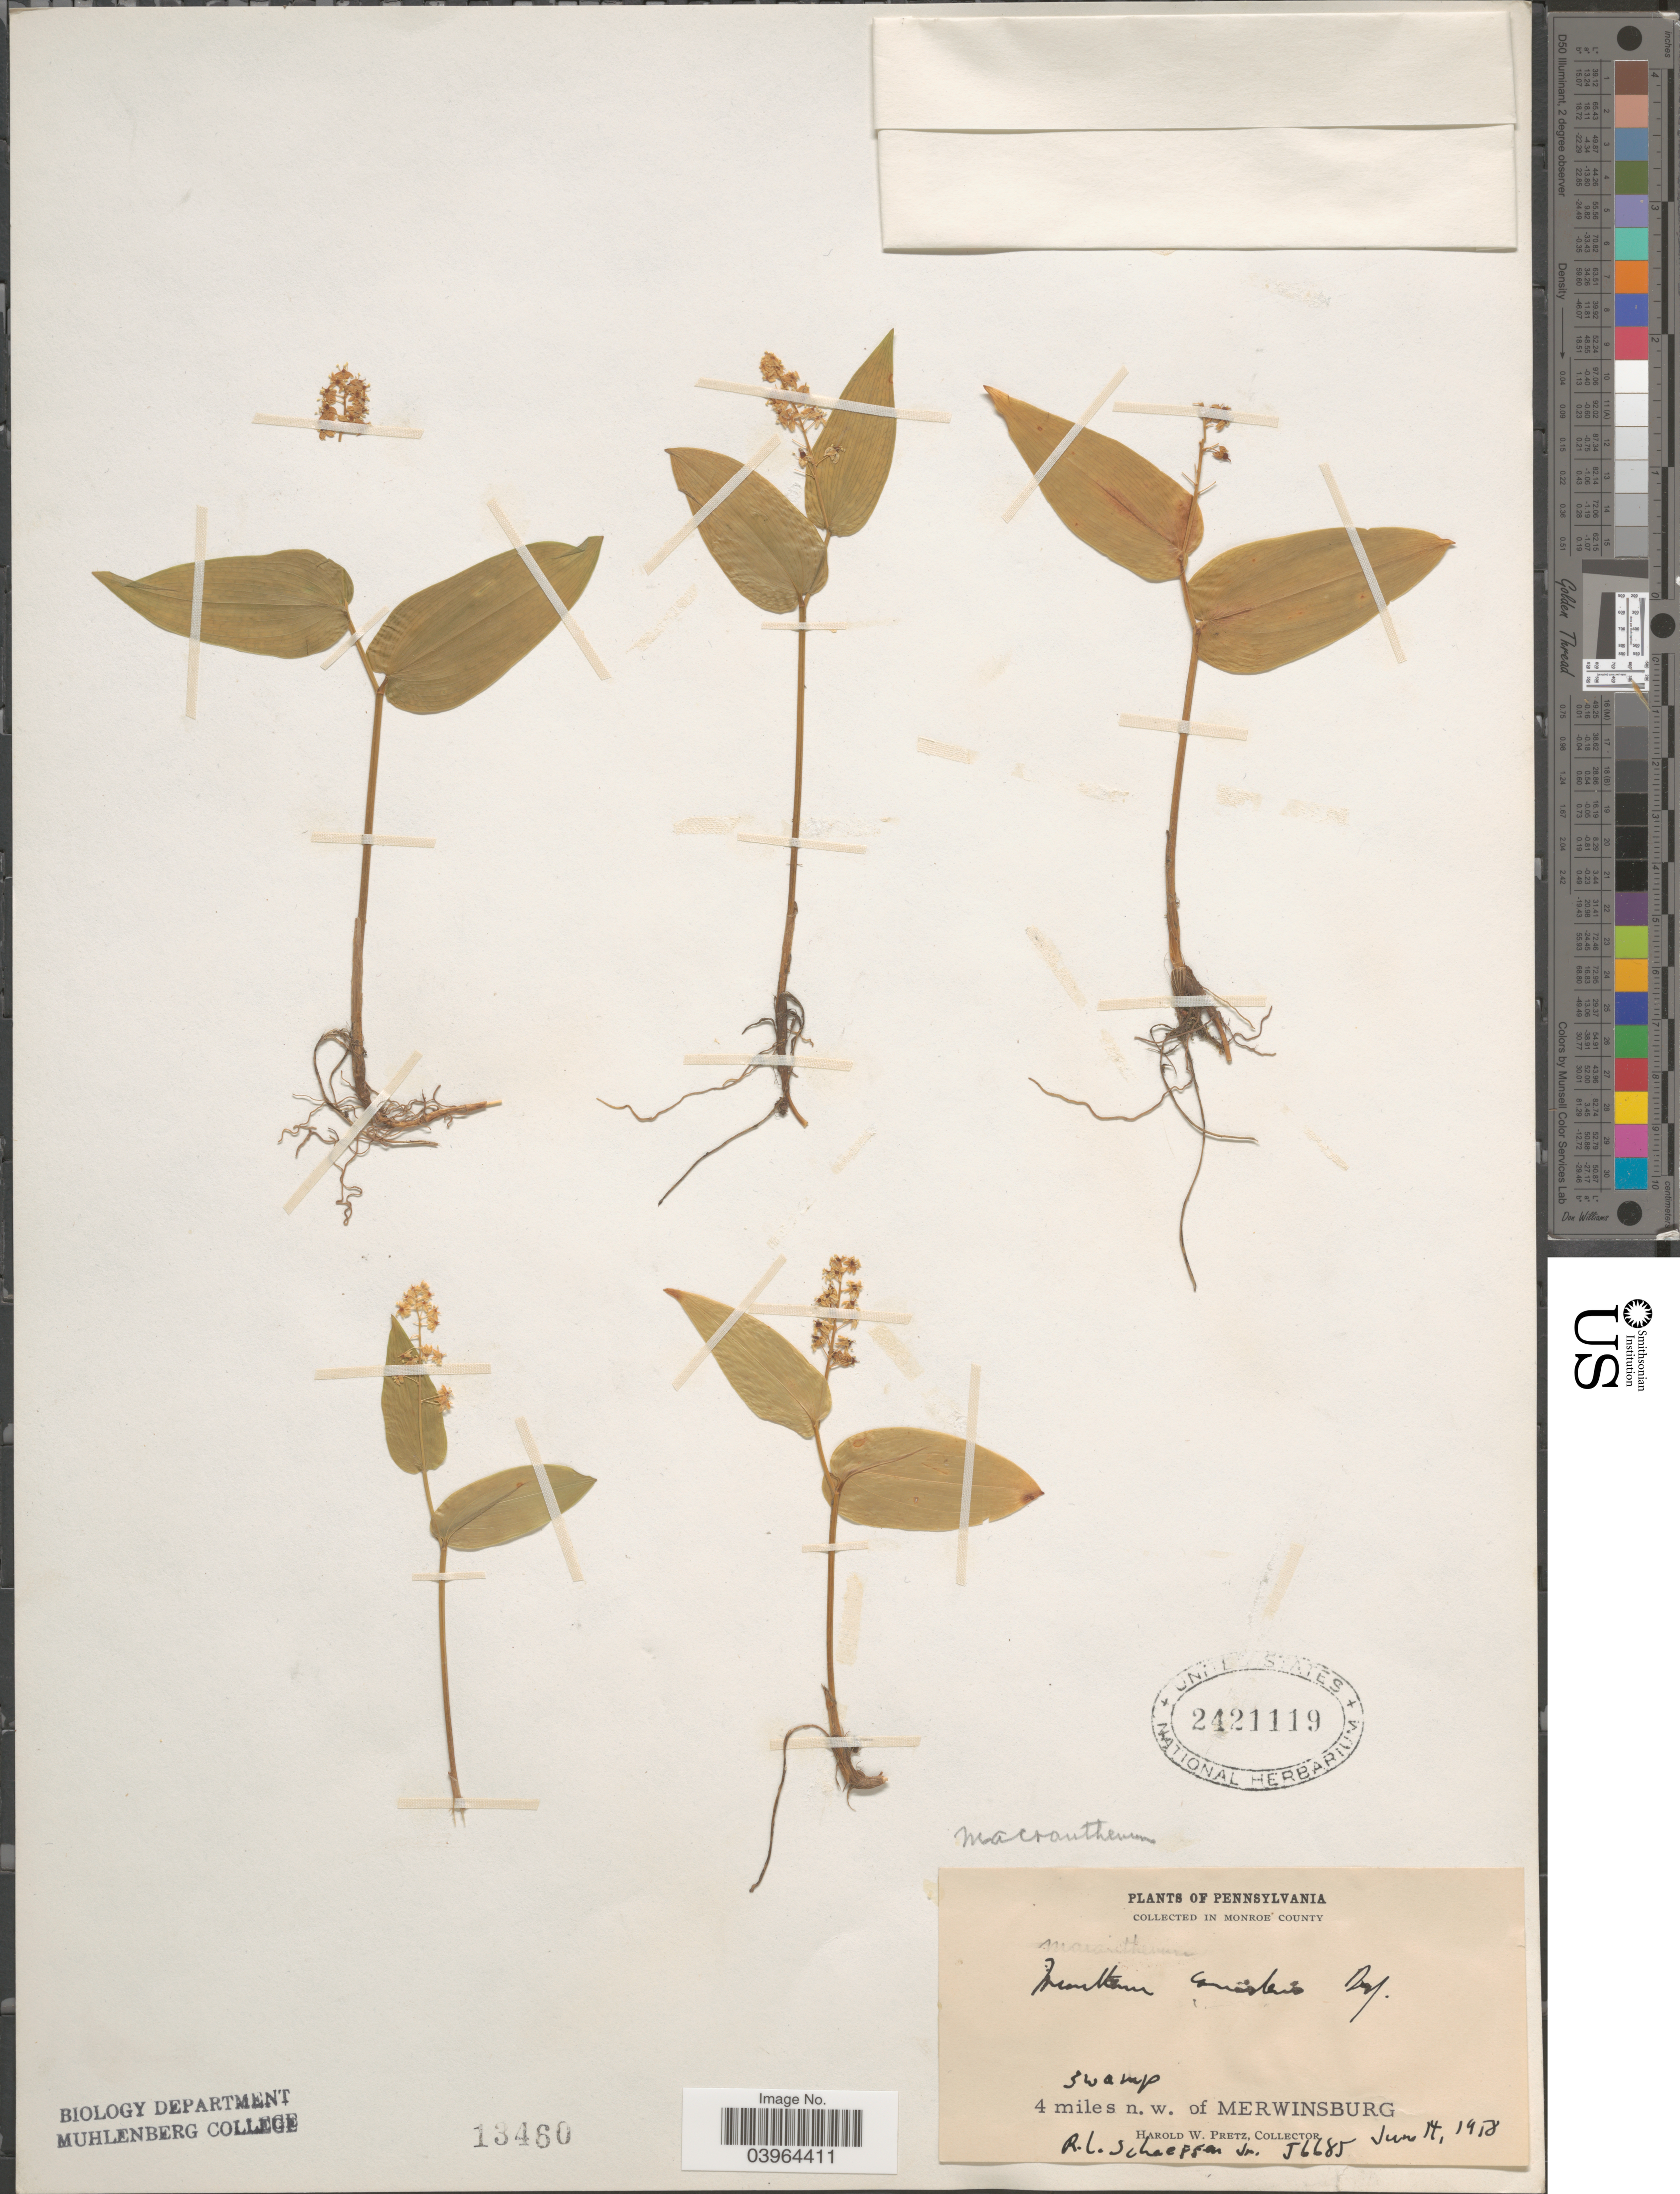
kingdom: Plantae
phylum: Tracheophyta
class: Liliopsida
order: Asparagales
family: Asparagaceae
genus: Maianthemum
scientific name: Maianthemum canadense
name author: Desf.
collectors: H. W. Pretz & R. L. Schaeffer Jr.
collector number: J6685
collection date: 1958-06-14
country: United States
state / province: Pennsylvania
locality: In Monroe County. Swamp. 4 miles n.w. of Merwinsburg.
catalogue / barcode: US 2421119